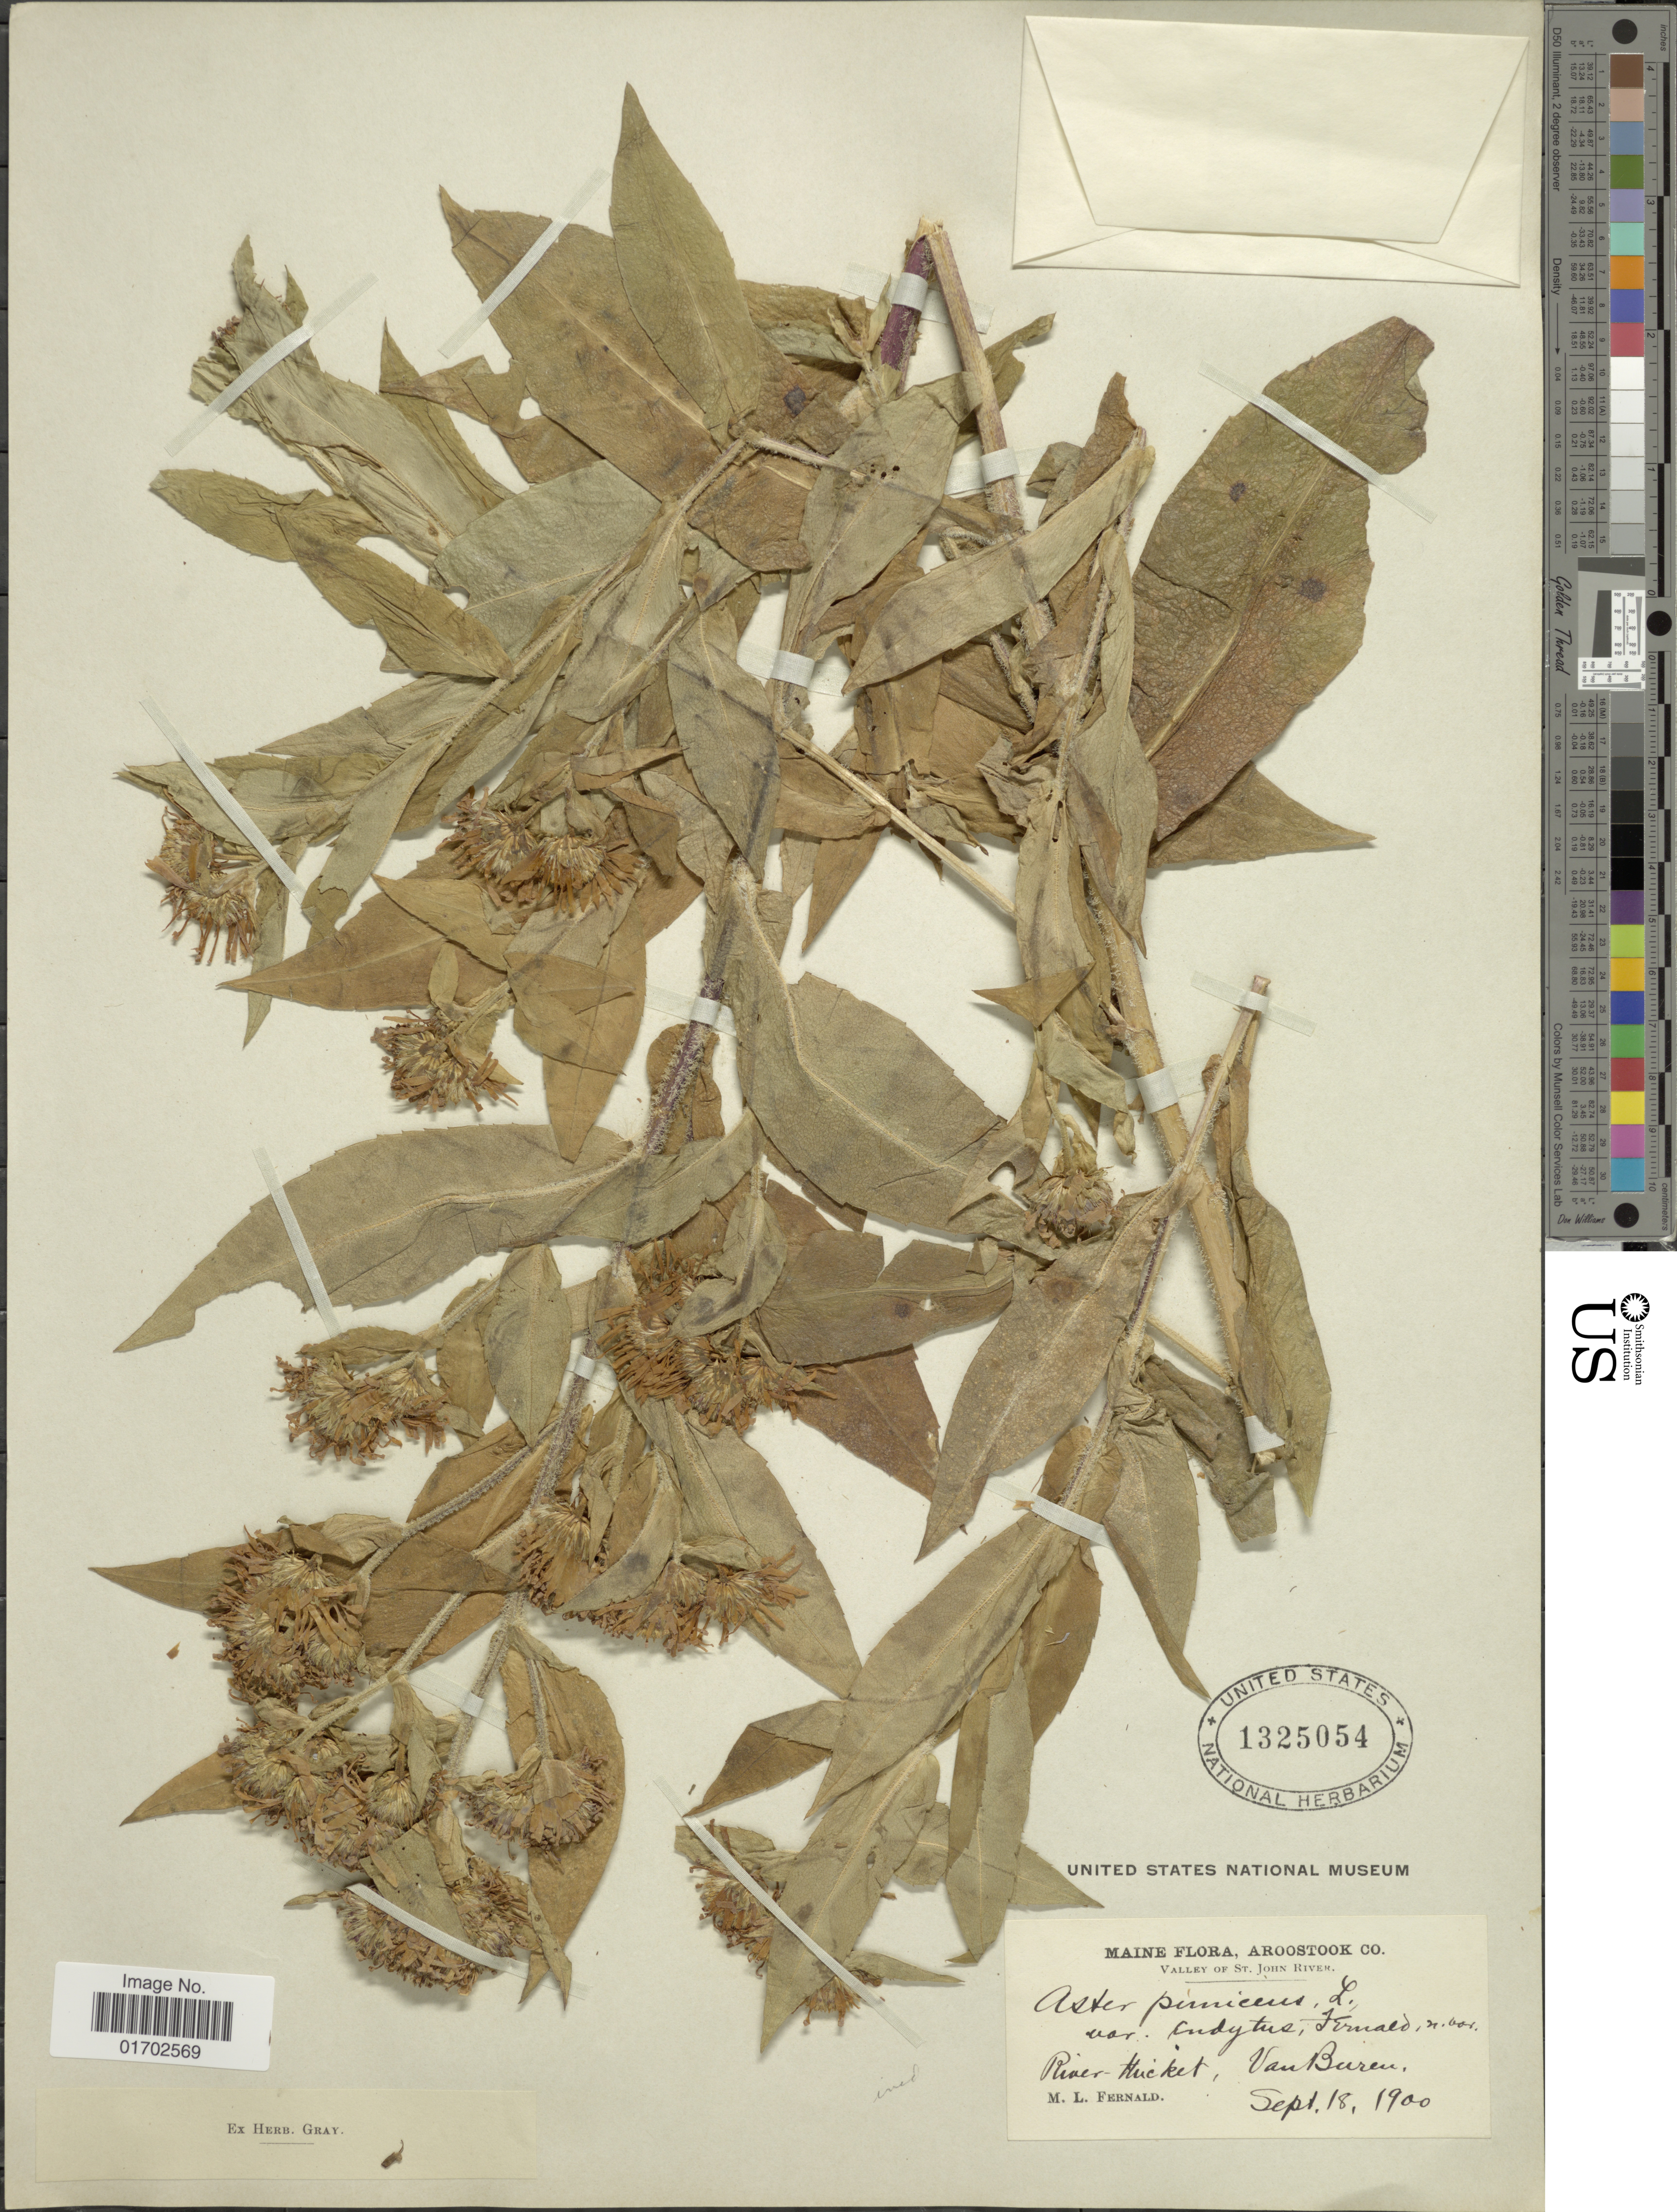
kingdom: Plantae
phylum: Tracheophyta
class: Magnoliopsida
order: Asterales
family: Asteraceae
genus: Symphyotrichum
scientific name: Symphyotrichum puniceum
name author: (L.) Á. Löve & D. Löve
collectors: M. L. Fernald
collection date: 1900-09-18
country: United States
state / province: Maine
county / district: Aroostook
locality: Valley of St John River, River thicket, Van Buren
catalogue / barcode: US 1325054